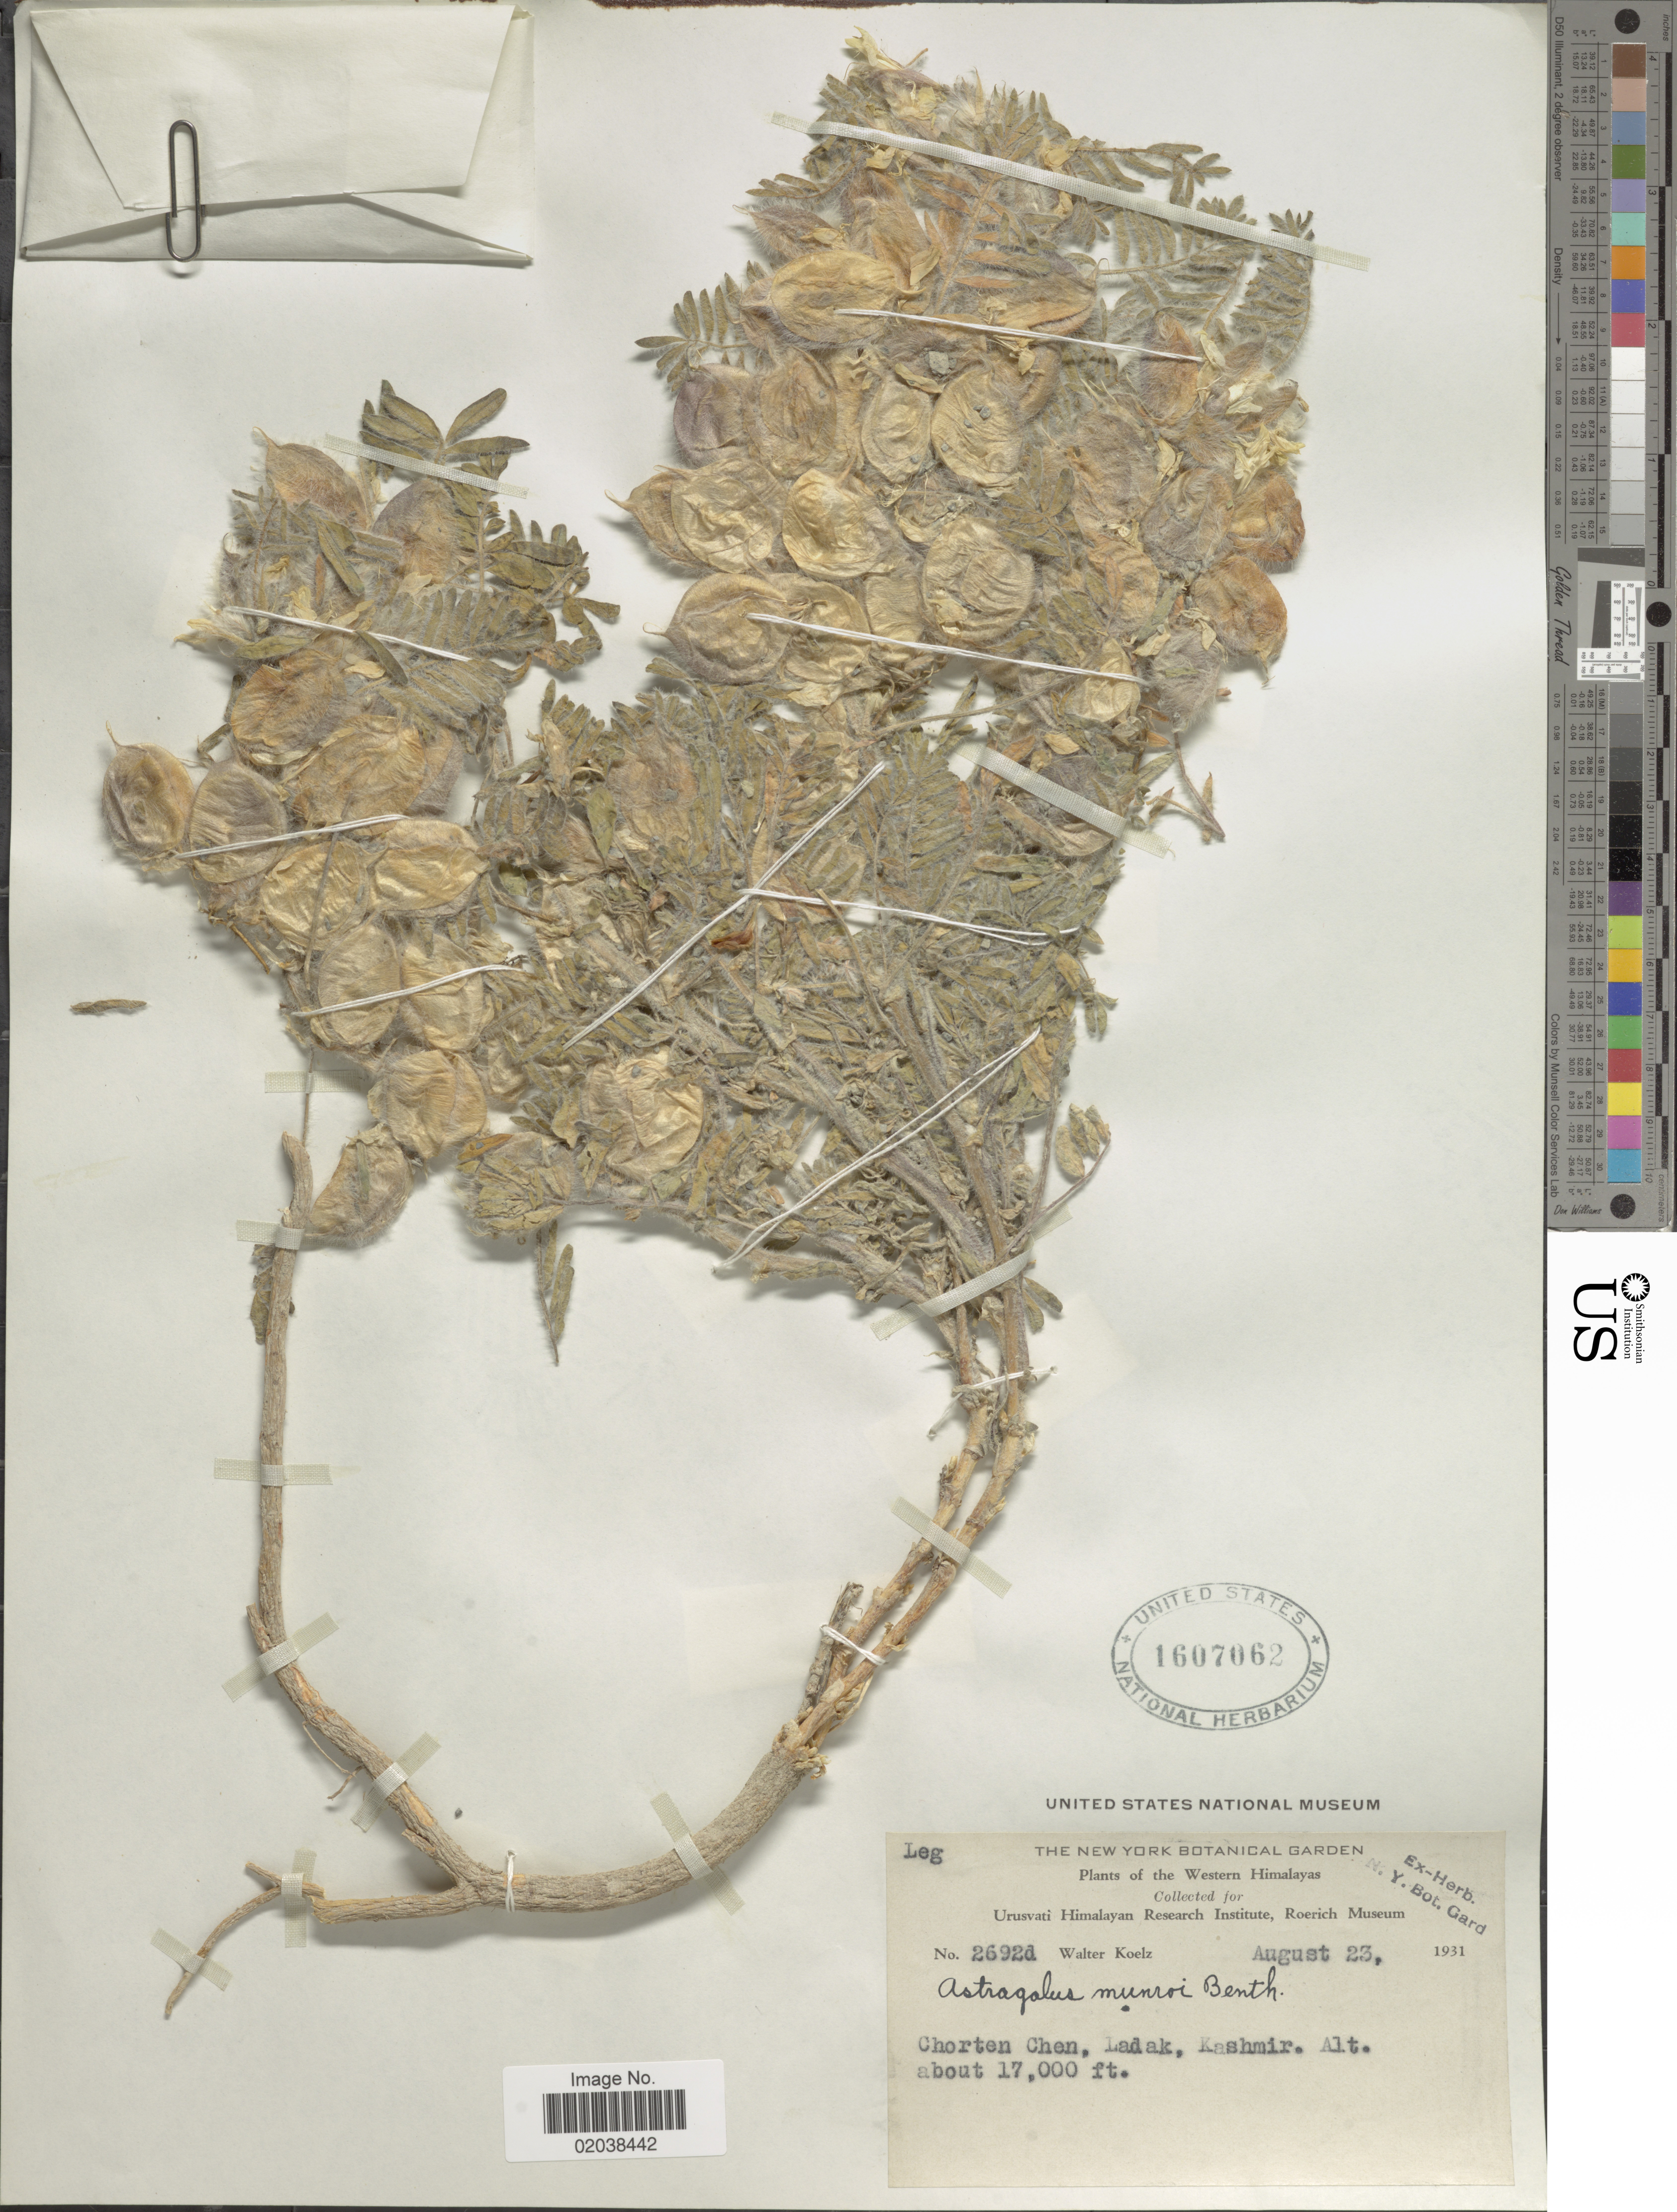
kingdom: Plantae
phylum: Tracheophyta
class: Magnoliopsida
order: Fabales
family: Fabaceae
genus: Astragalus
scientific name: Astragalus munroi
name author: Bunge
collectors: W. N. Koelz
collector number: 2692d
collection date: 1931-08-23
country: India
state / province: Ladakh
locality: Western Himalayas. Chorten Chen, Ladak, Kashmir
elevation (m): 5182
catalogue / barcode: US 1607062